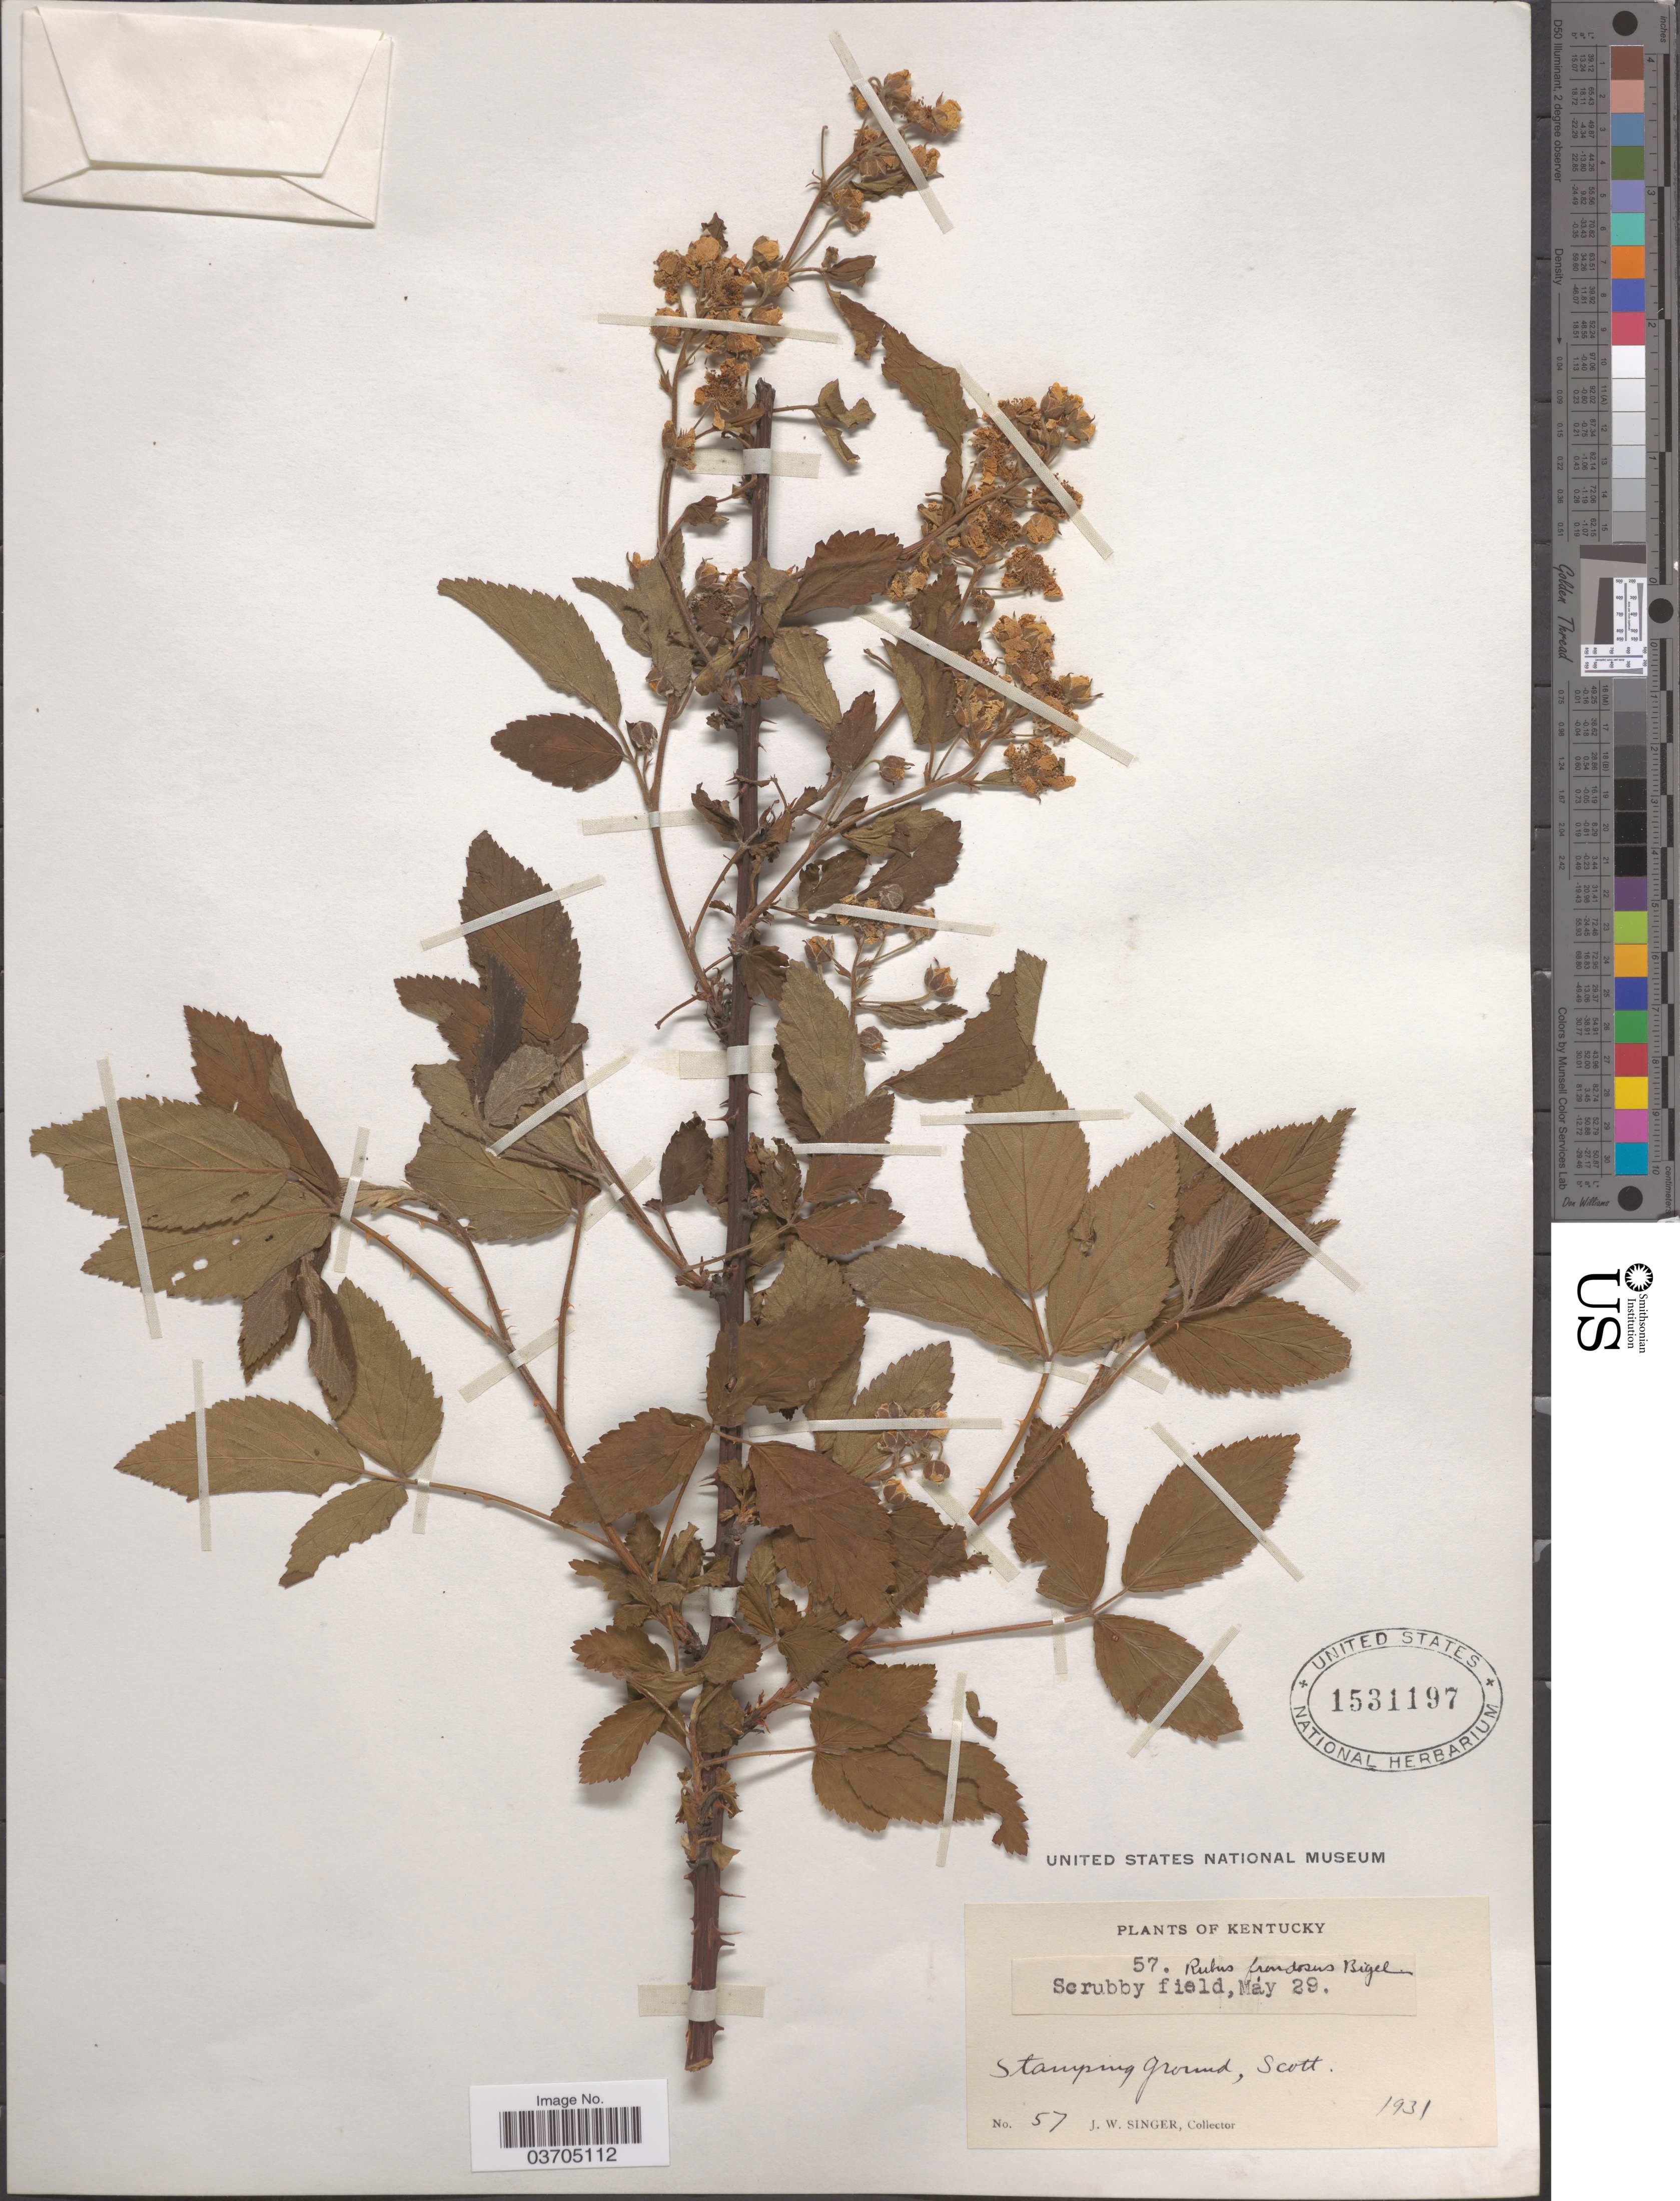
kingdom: Plantae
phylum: Tracheophyta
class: Magnoliopsida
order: Rosales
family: Rosaceae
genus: Rubus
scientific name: Rubus frondosus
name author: Bigelow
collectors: J. EW. Singer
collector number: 57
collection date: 1931-05-29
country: United States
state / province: Kentucky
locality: Stamping ground, Scott.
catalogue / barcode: US 1531197